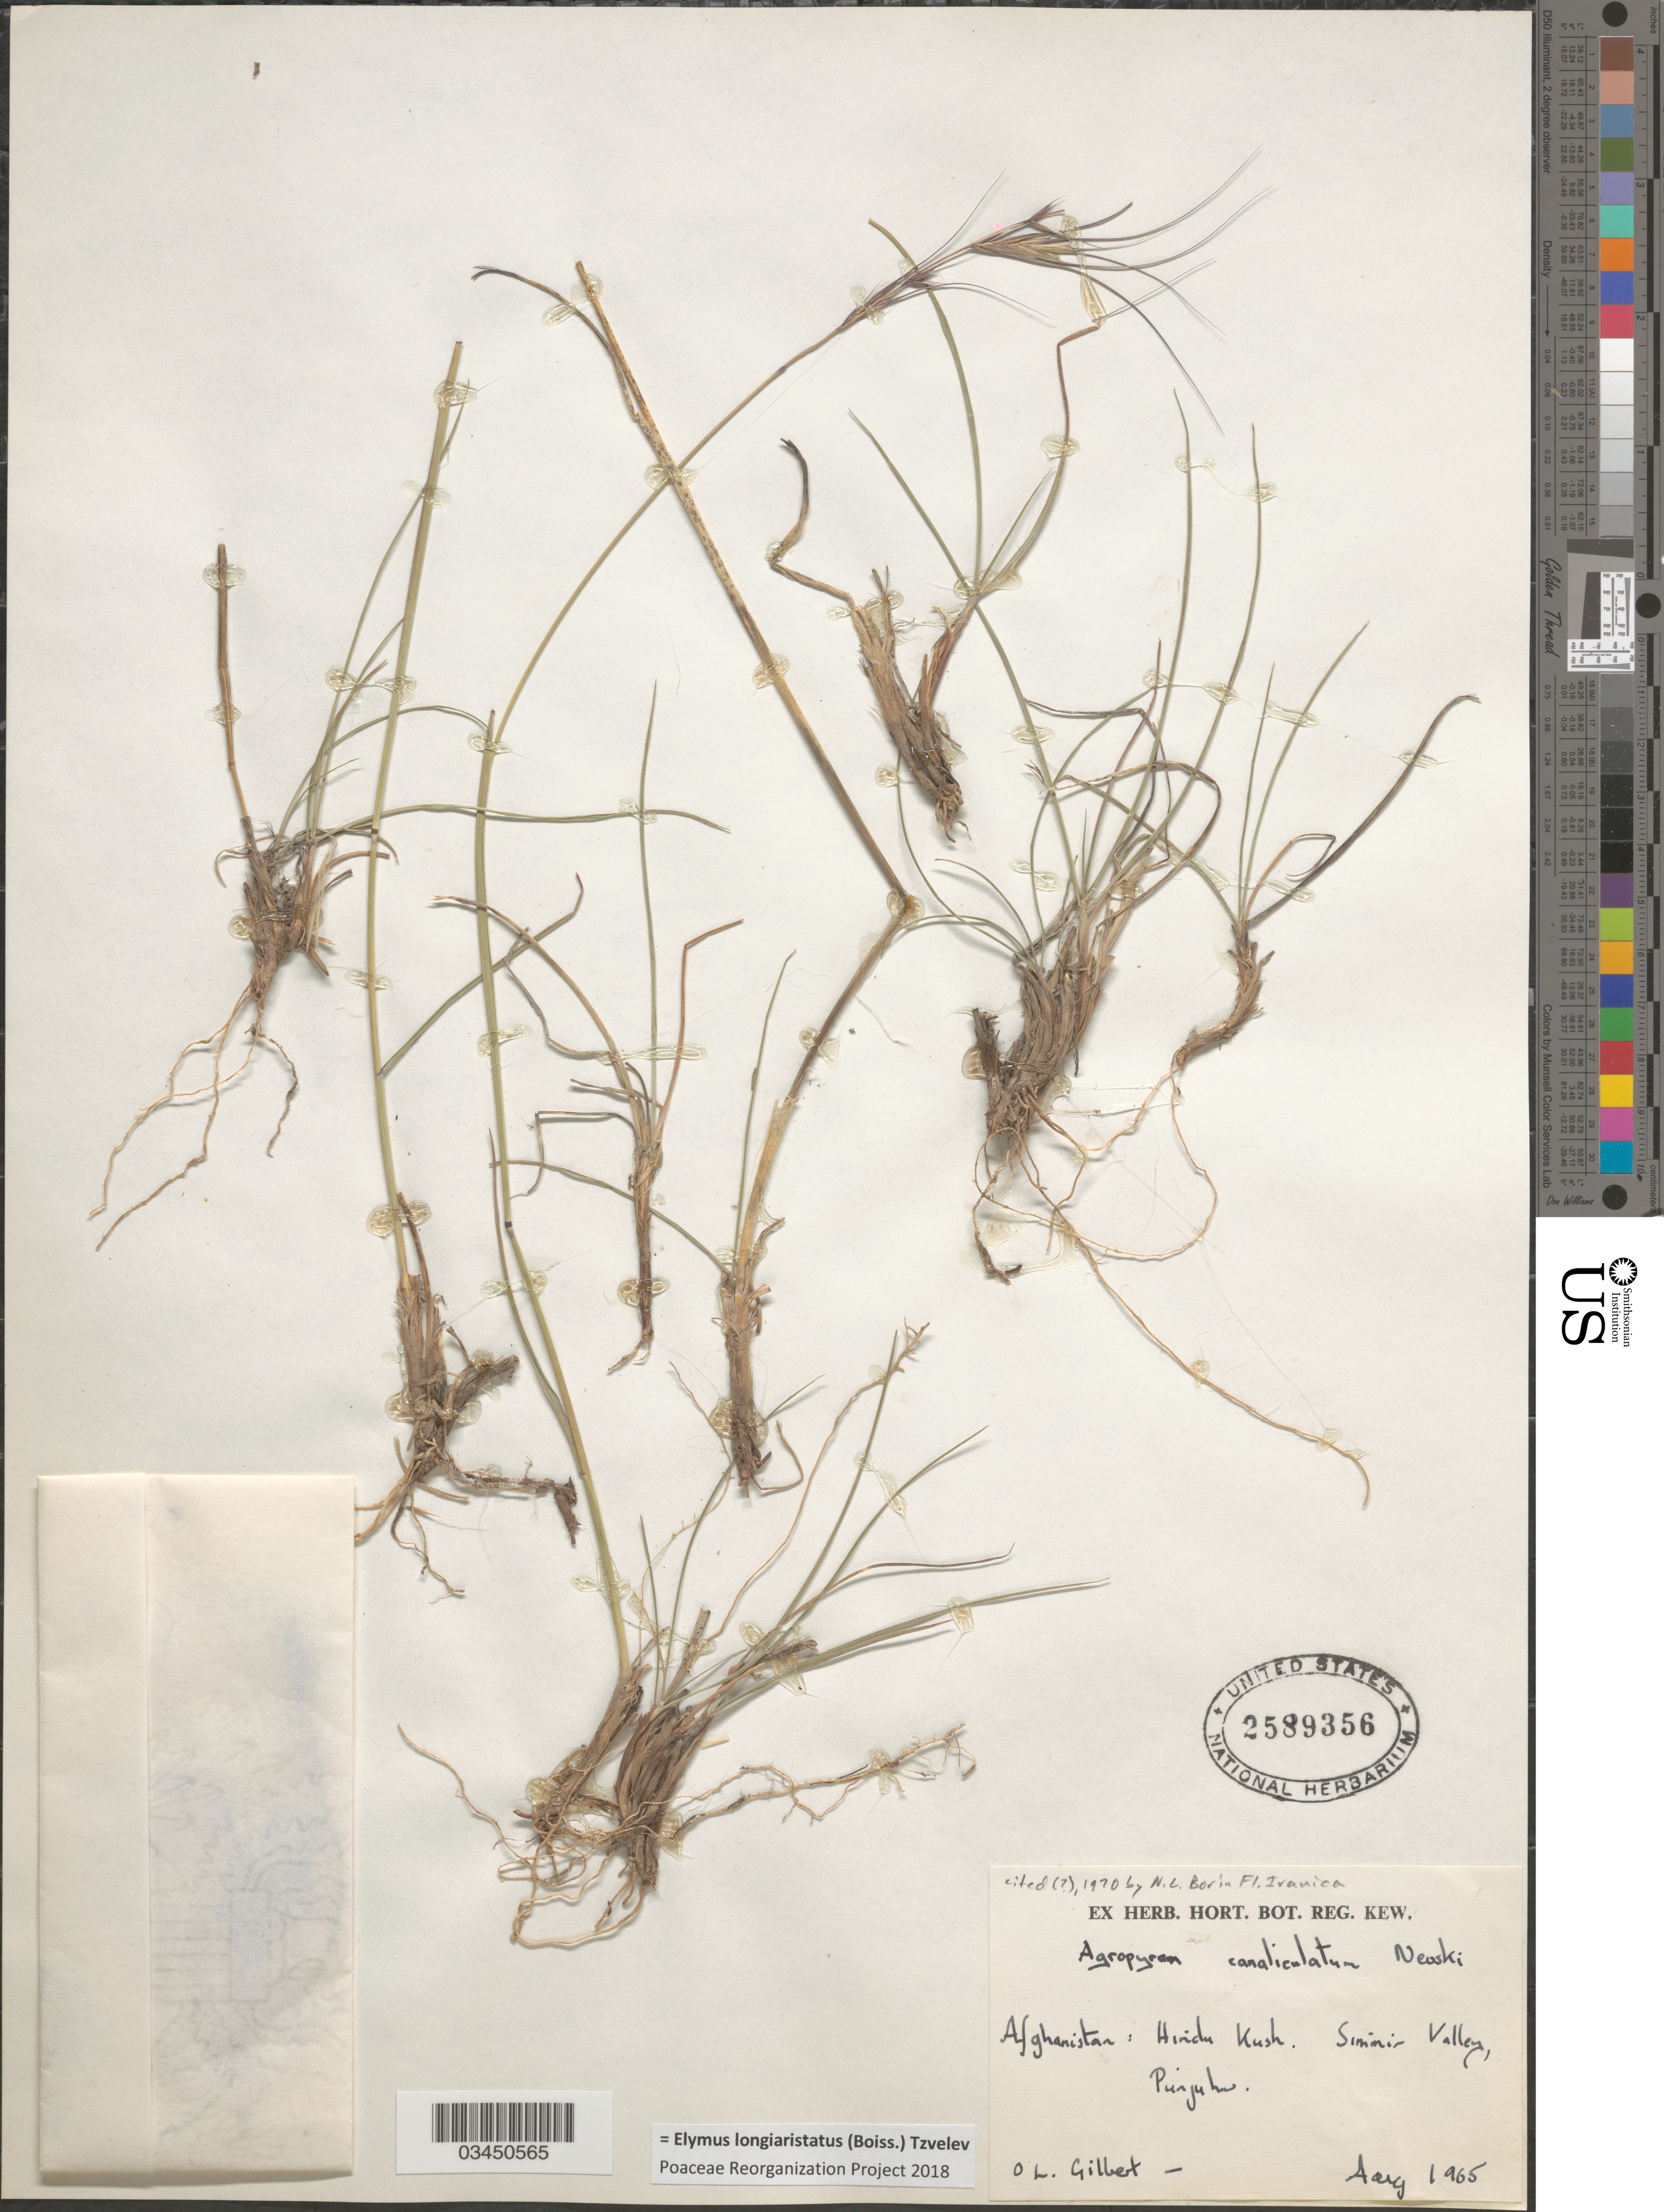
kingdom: Plantae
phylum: Tracheophyta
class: Liliopsida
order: Poales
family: Poaceae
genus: Elymus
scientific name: Elymus longiaristatus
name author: (Boiss.) Tzvelev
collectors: O. L. Gilbert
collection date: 1965-08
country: Afghanistan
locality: Hindu Kush. Simmir Valley, Punjuh.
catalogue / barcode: US 2589356